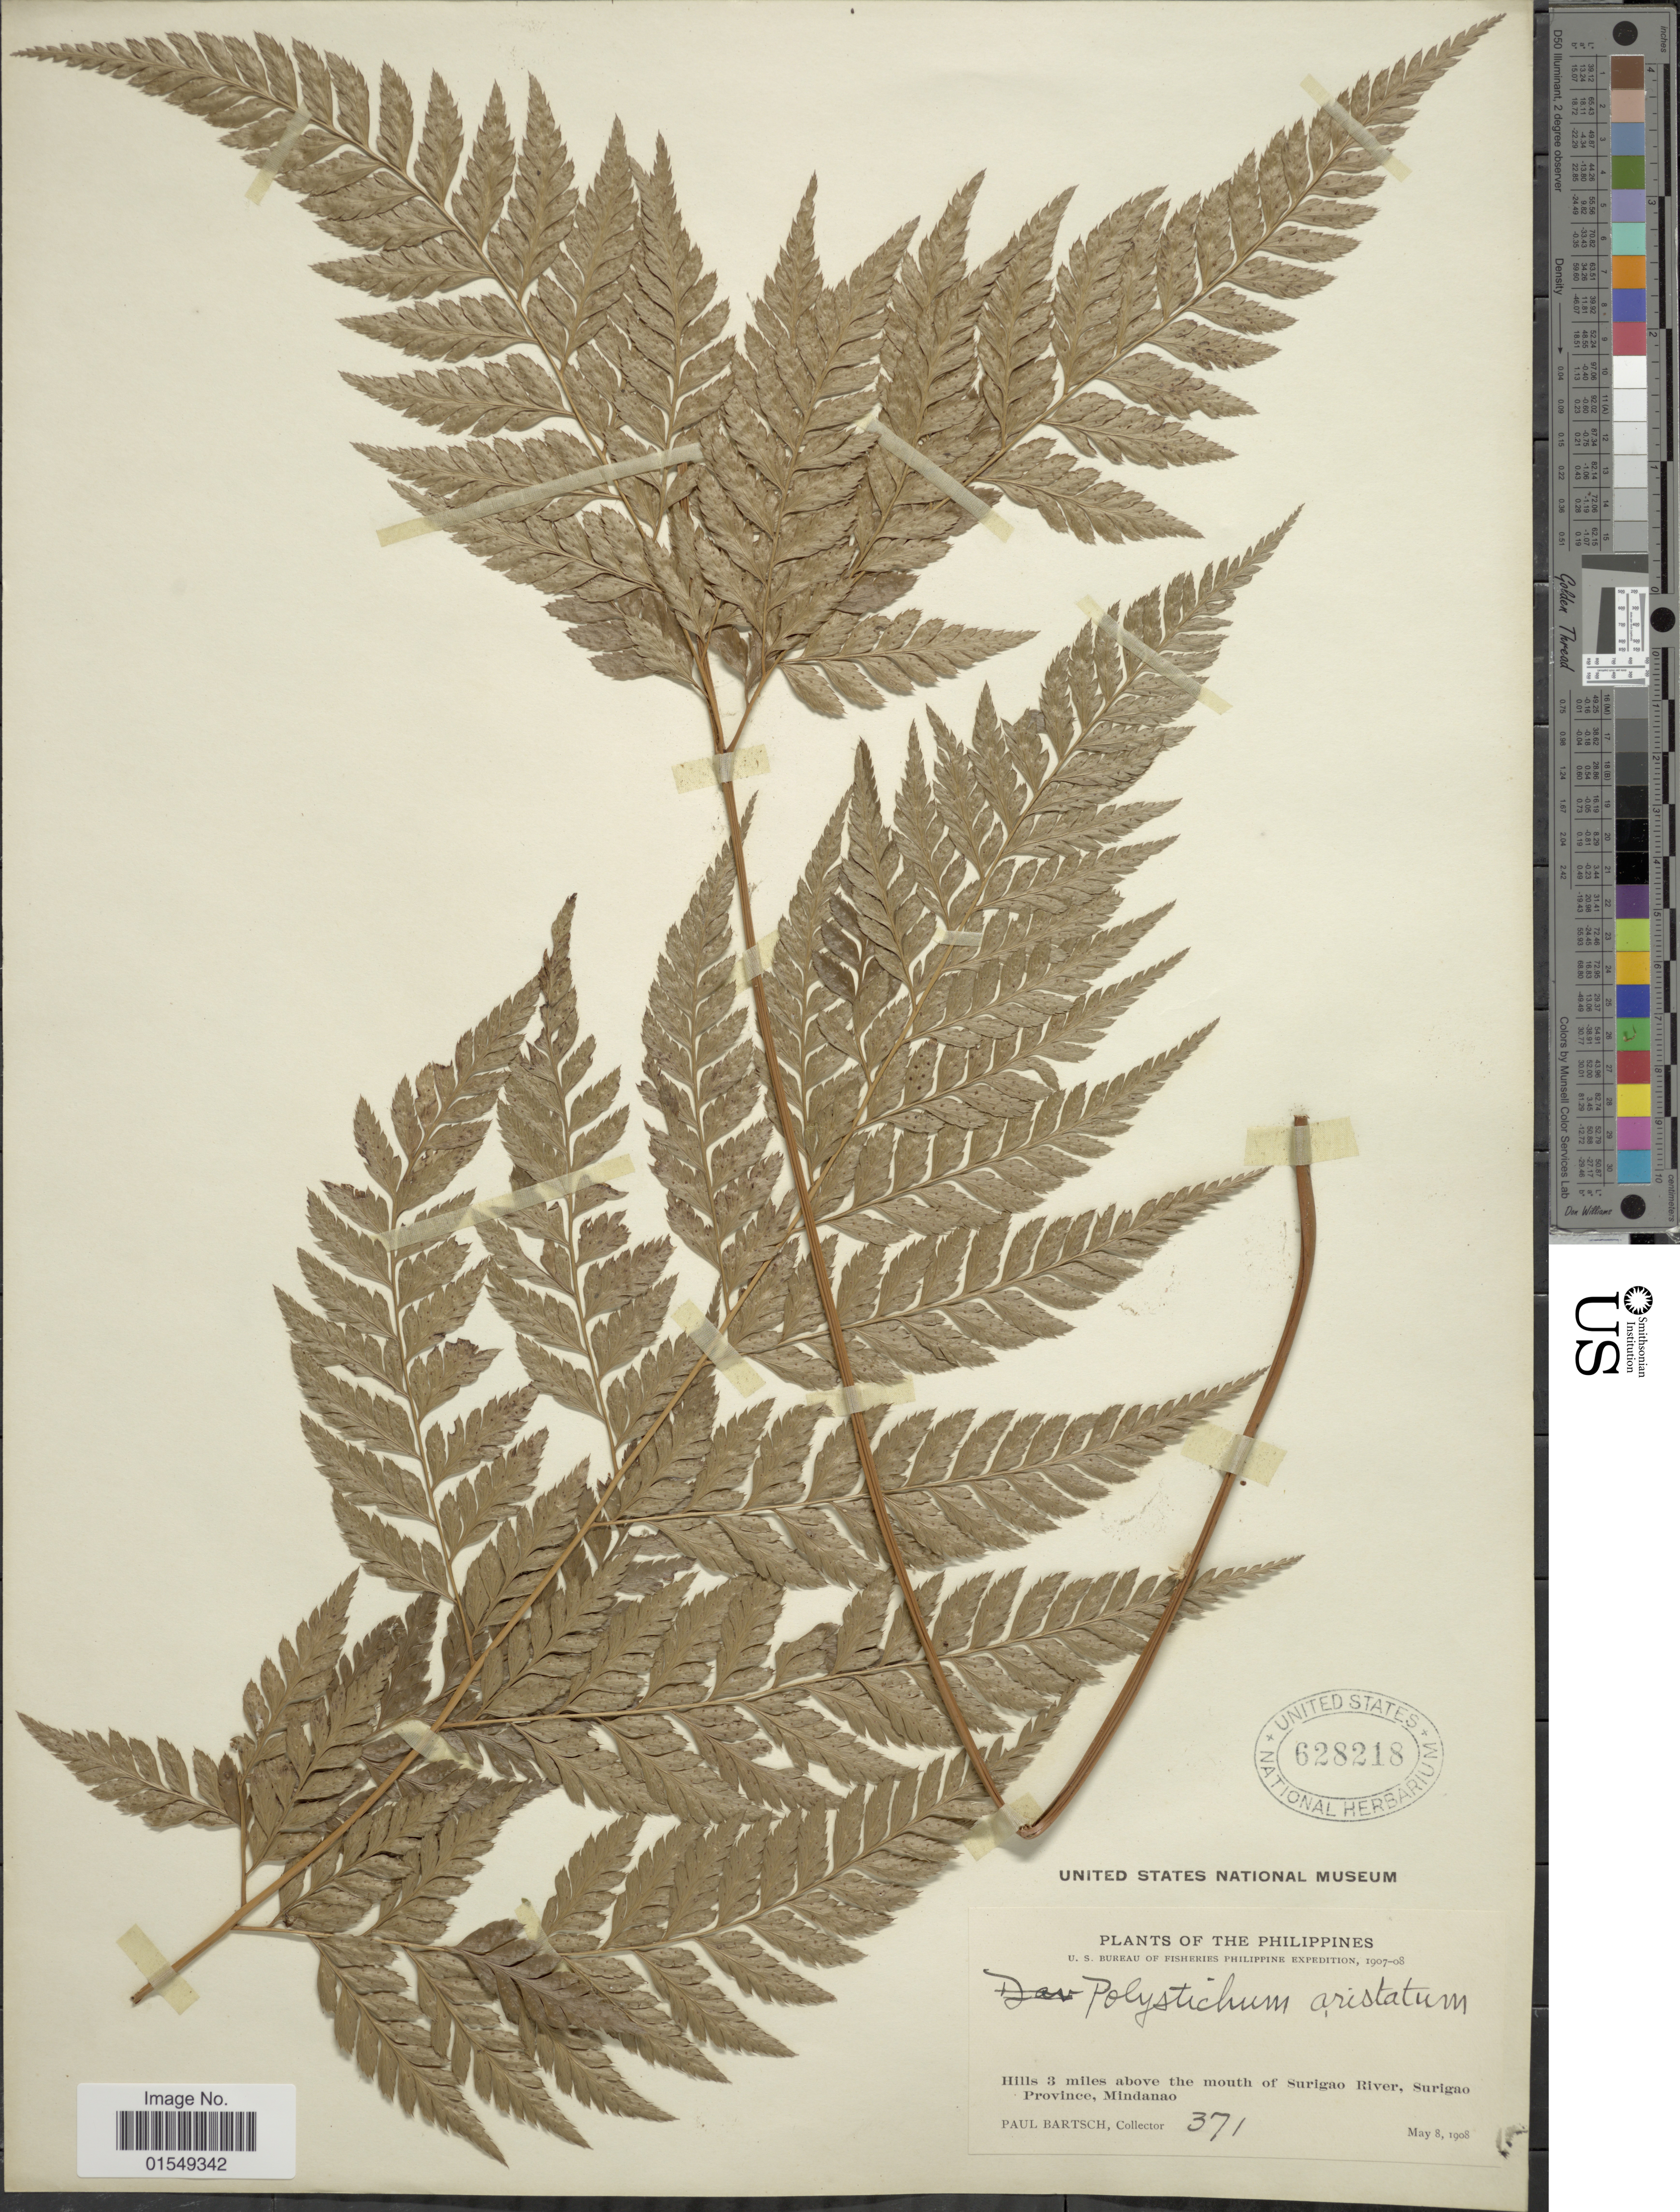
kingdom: Plantae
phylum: Tracheophyta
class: Polypodiopsida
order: Polypodiales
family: Dryopteridaceae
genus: Arachniodes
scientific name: Arachniodes aristata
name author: (G. Forst.) Tindale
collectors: P. Bartsch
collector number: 371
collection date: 1908-05-08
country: Philippines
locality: Hills 3 miles above the mouth of Surigao River, Surigao Province, Mindanao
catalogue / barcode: US 628218